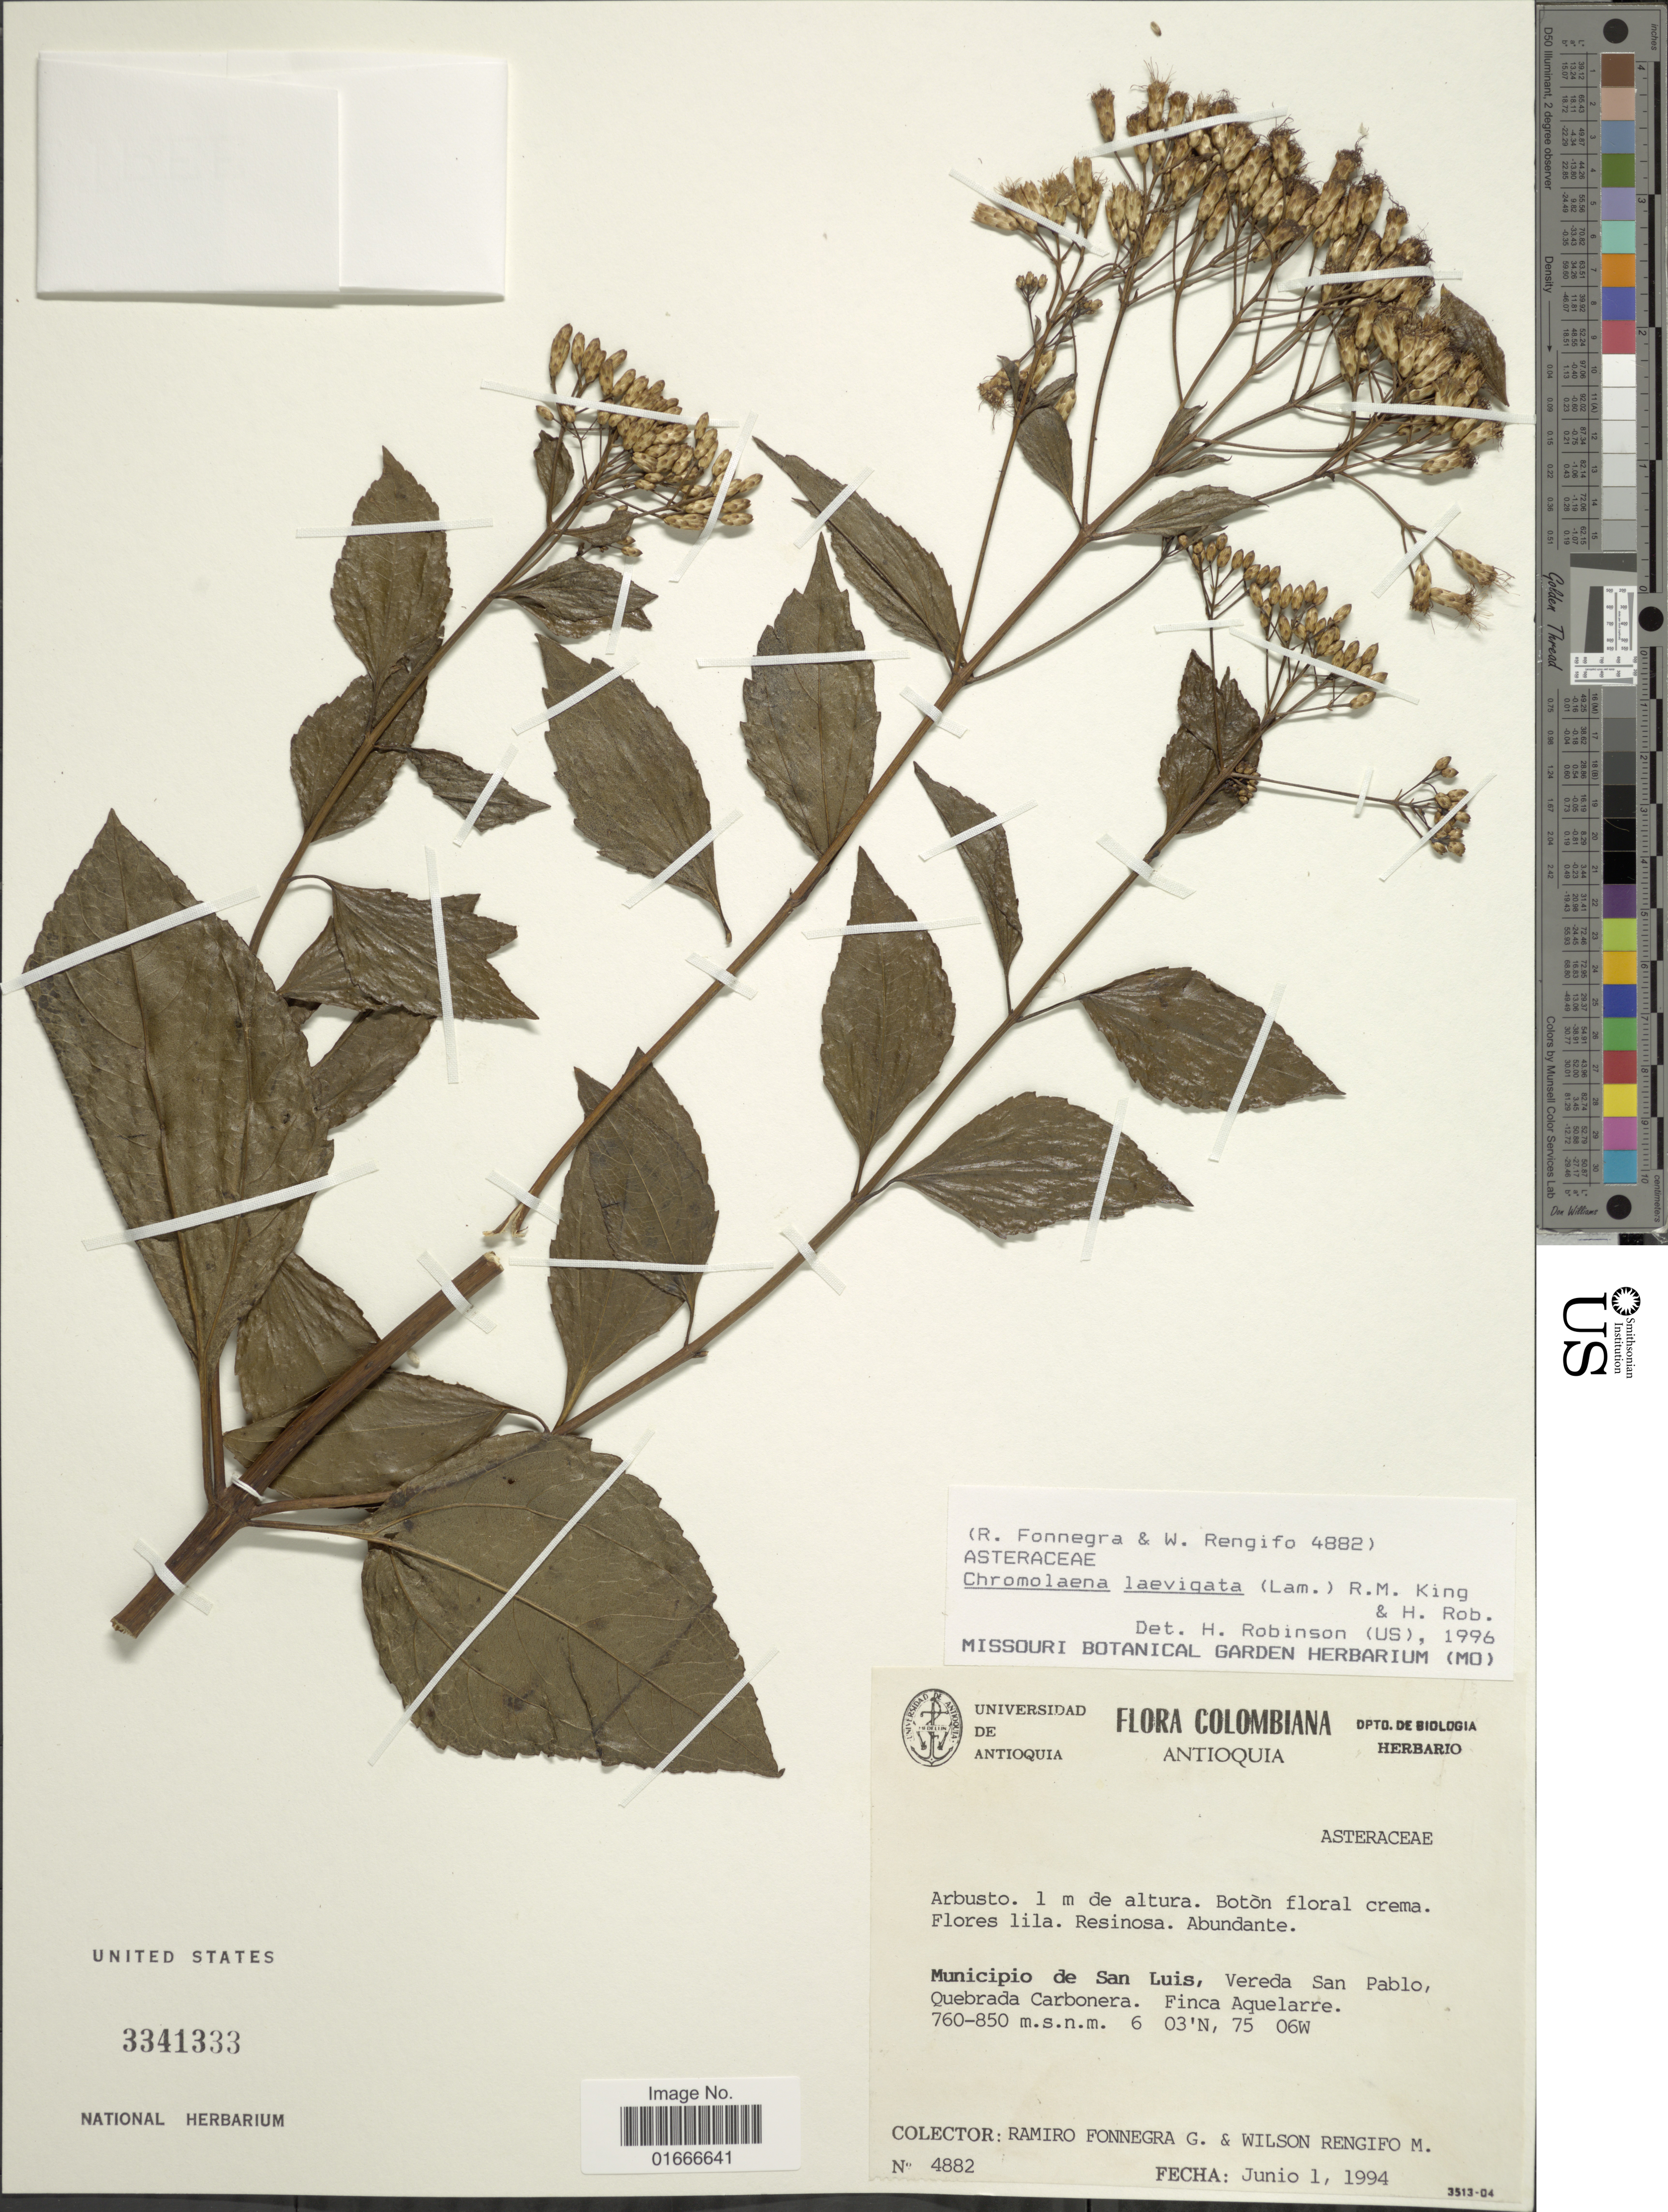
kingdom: Plantae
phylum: Tracheophyta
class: Magnoliopsida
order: Asterales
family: Asteraceae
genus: Chromolaena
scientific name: Chromolaena laevigata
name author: (Lam.) R.M. King & H. Rob.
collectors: R. Fonnegra G. & W. Rengifo M.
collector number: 1882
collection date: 1994-06-01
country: Colombia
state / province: Antioquia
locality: Municipio de San Luis, Vereda San Pablo, Quebrada Carbonera, Finca Aquelarre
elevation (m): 760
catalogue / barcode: US 3341333